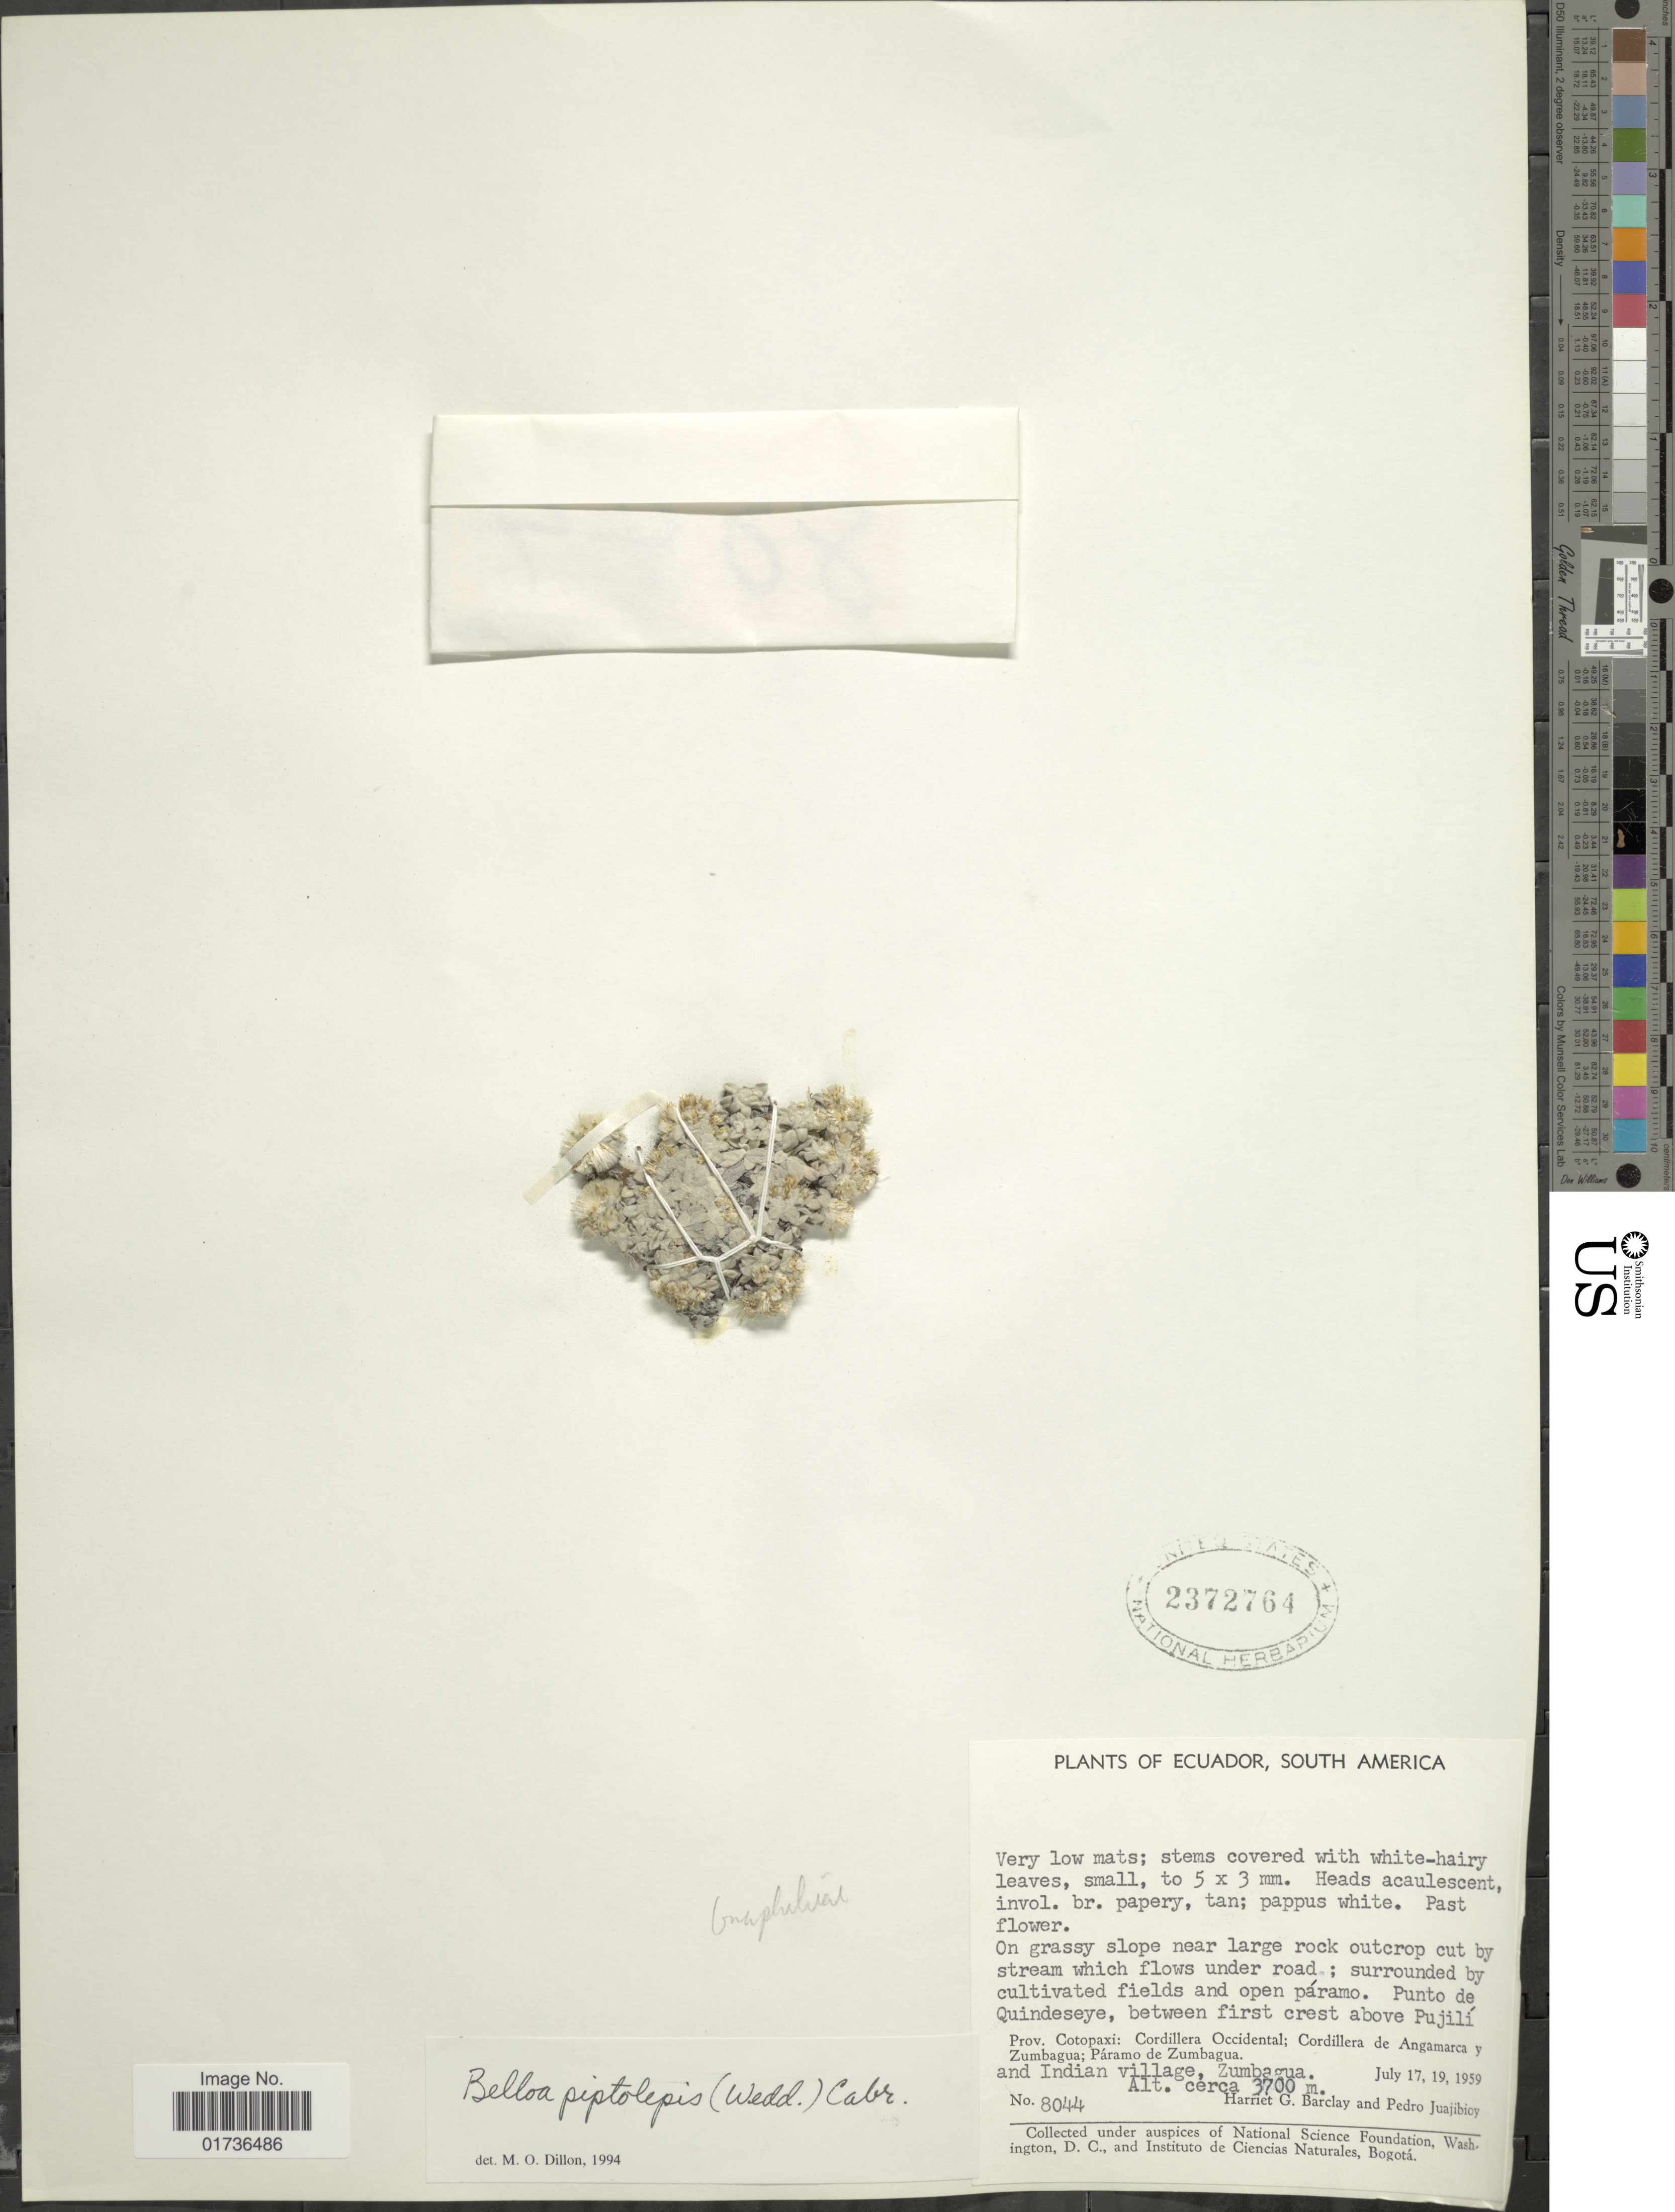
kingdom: Plantae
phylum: Tracheophyta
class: Magnoliopsida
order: Asterales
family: Asteraceae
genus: Mniodes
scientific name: Mniodes piptolepis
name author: (Wedd.) S.E. Freire et al.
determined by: Dillon, M. O.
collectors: H. G. Barclay & P. Juajibioy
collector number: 8044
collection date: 1959-07-17/1959-07-19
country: Ecuador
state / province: Cotopaxi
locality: On grassy slope near large rock outcrop cut by stream which flows under road. Punto de Quindeseye, between first crest above Pujilí, Cordillera Occidental; Cordillera de Angamarca y Zumbagua; Páramo de Zumbagua and Indian village, Zumbagua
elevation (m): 3700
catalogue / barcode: US 2372764